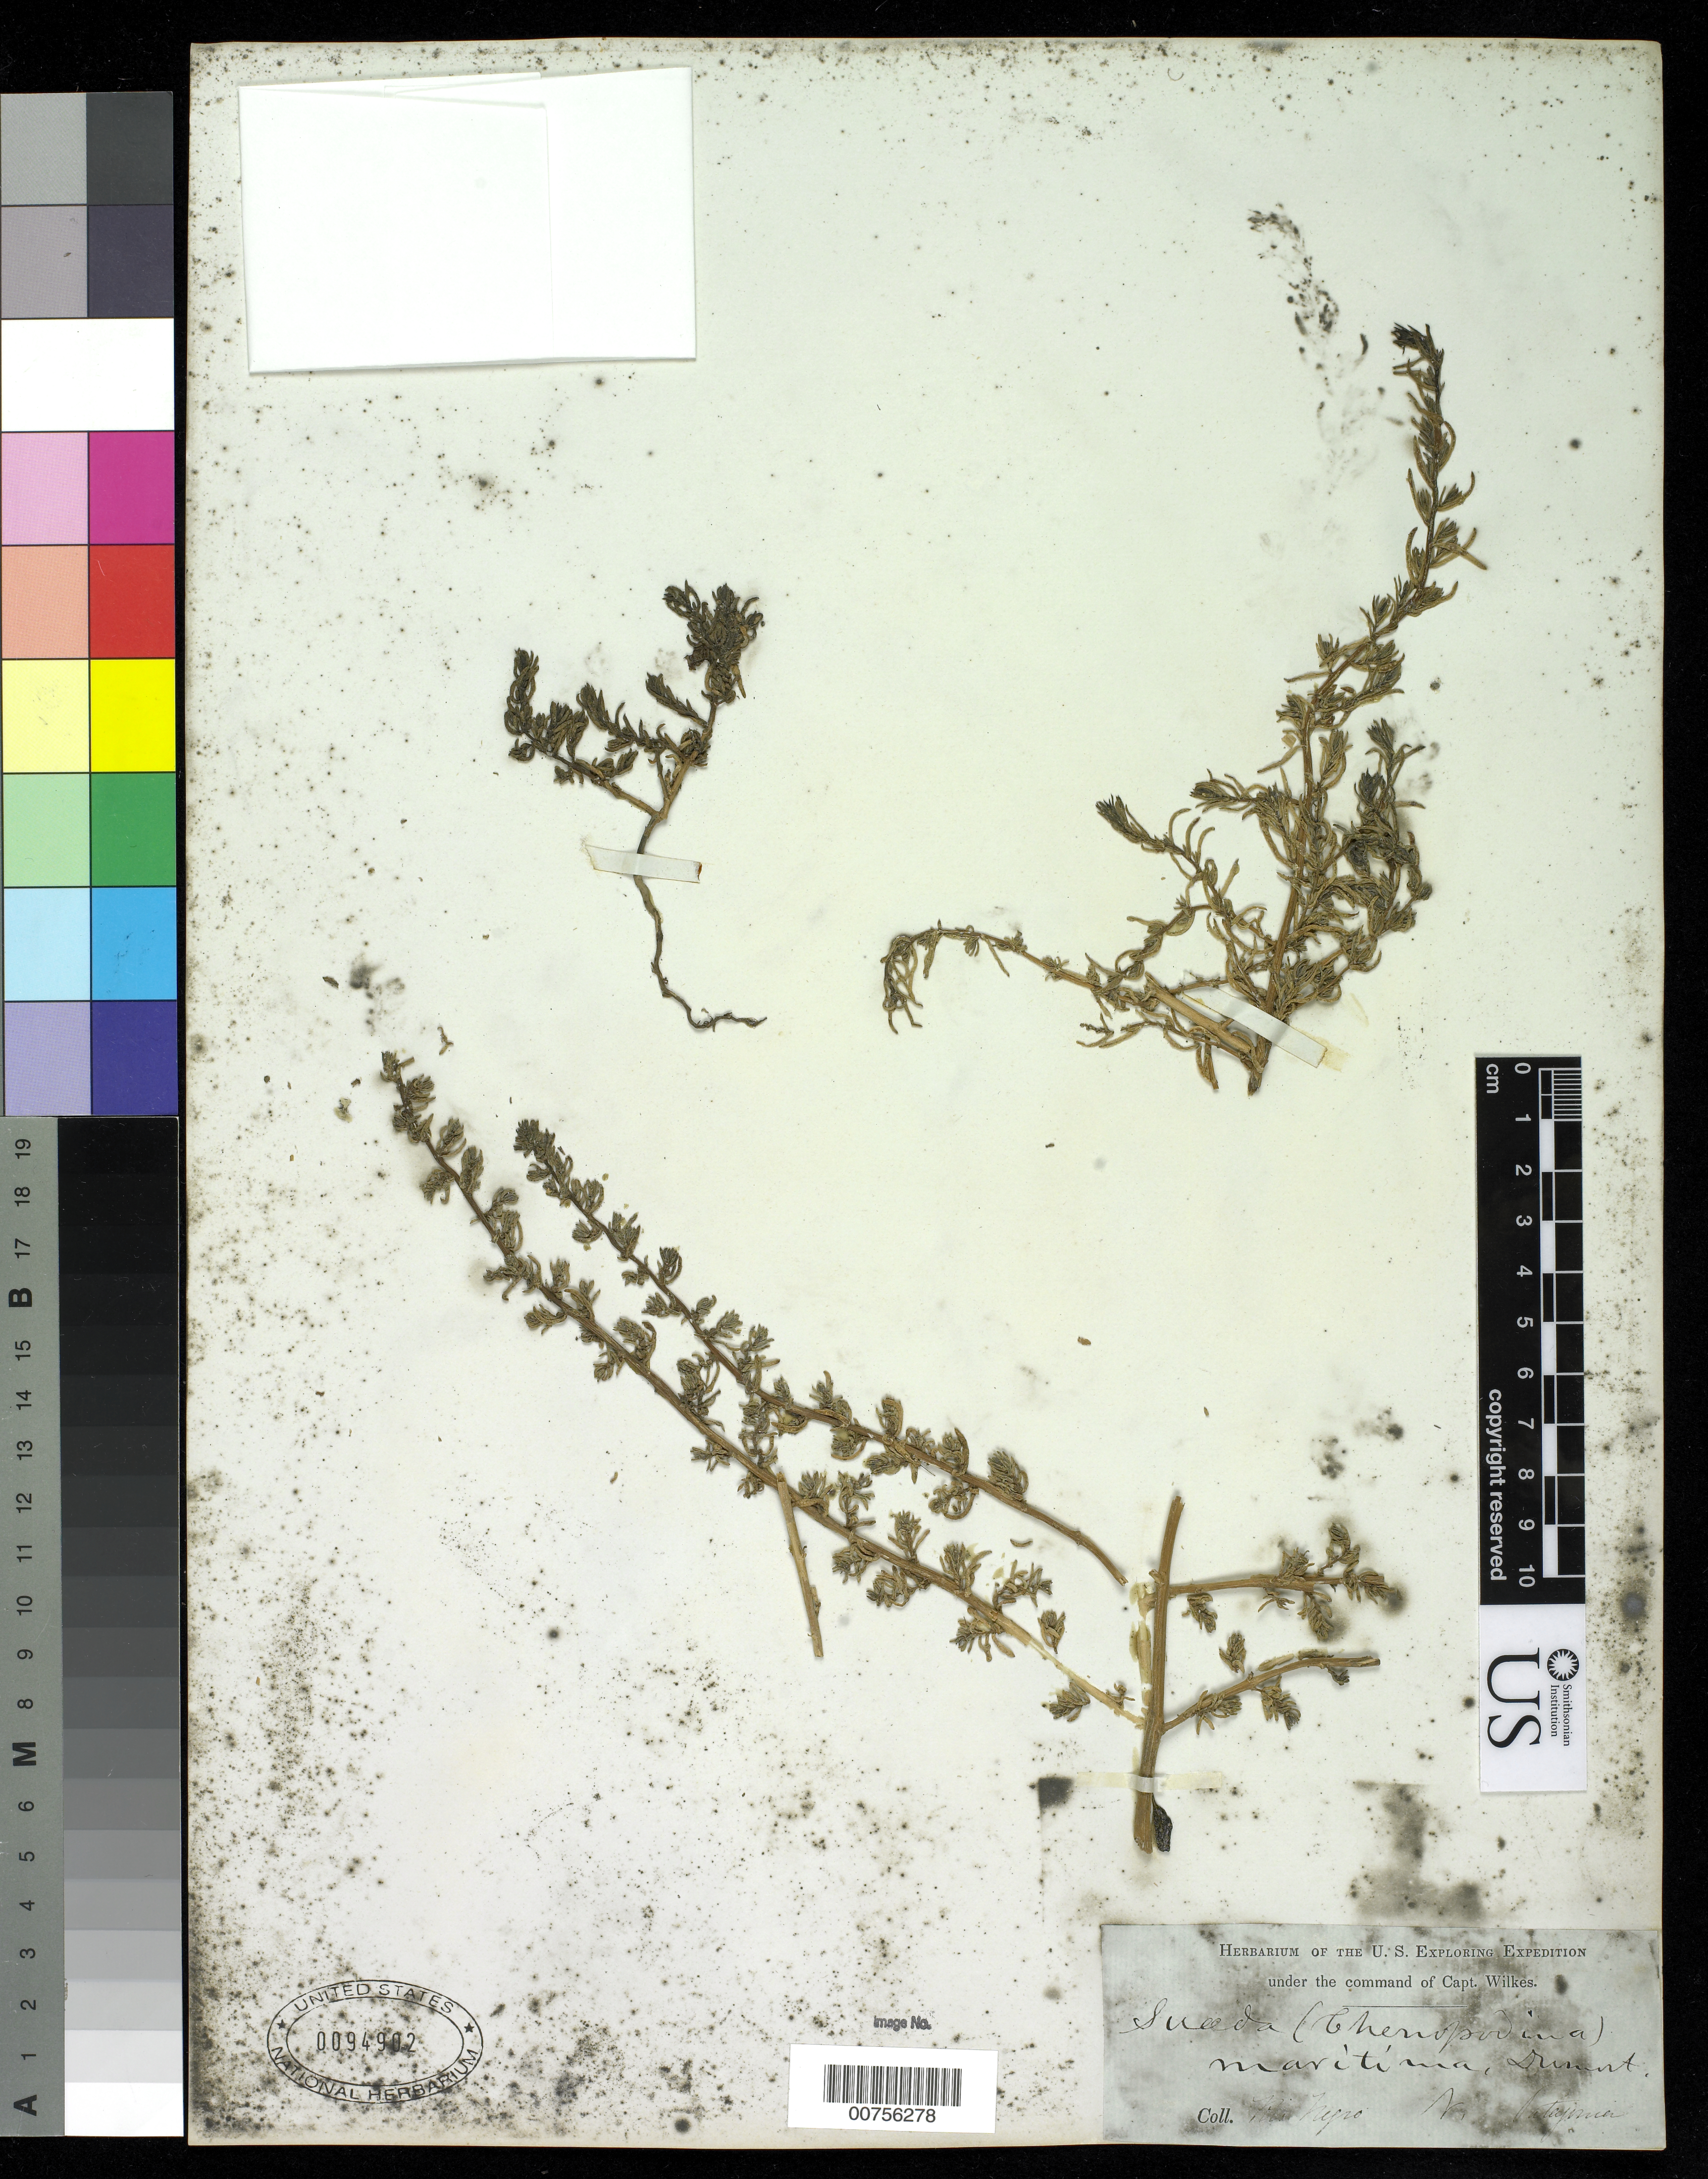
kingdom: Plantae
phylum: Tracheophyta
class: Magnoliopsida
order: Caryophyllales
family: Amaranthaceae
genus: Suaeda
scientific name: Suaeda maritima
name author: (L.) Dumort.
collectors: Wilkes Explor. Exped.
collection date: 1838/1842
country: Argentina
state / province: Río Negro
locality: North Patagonia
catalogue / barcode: US 94902